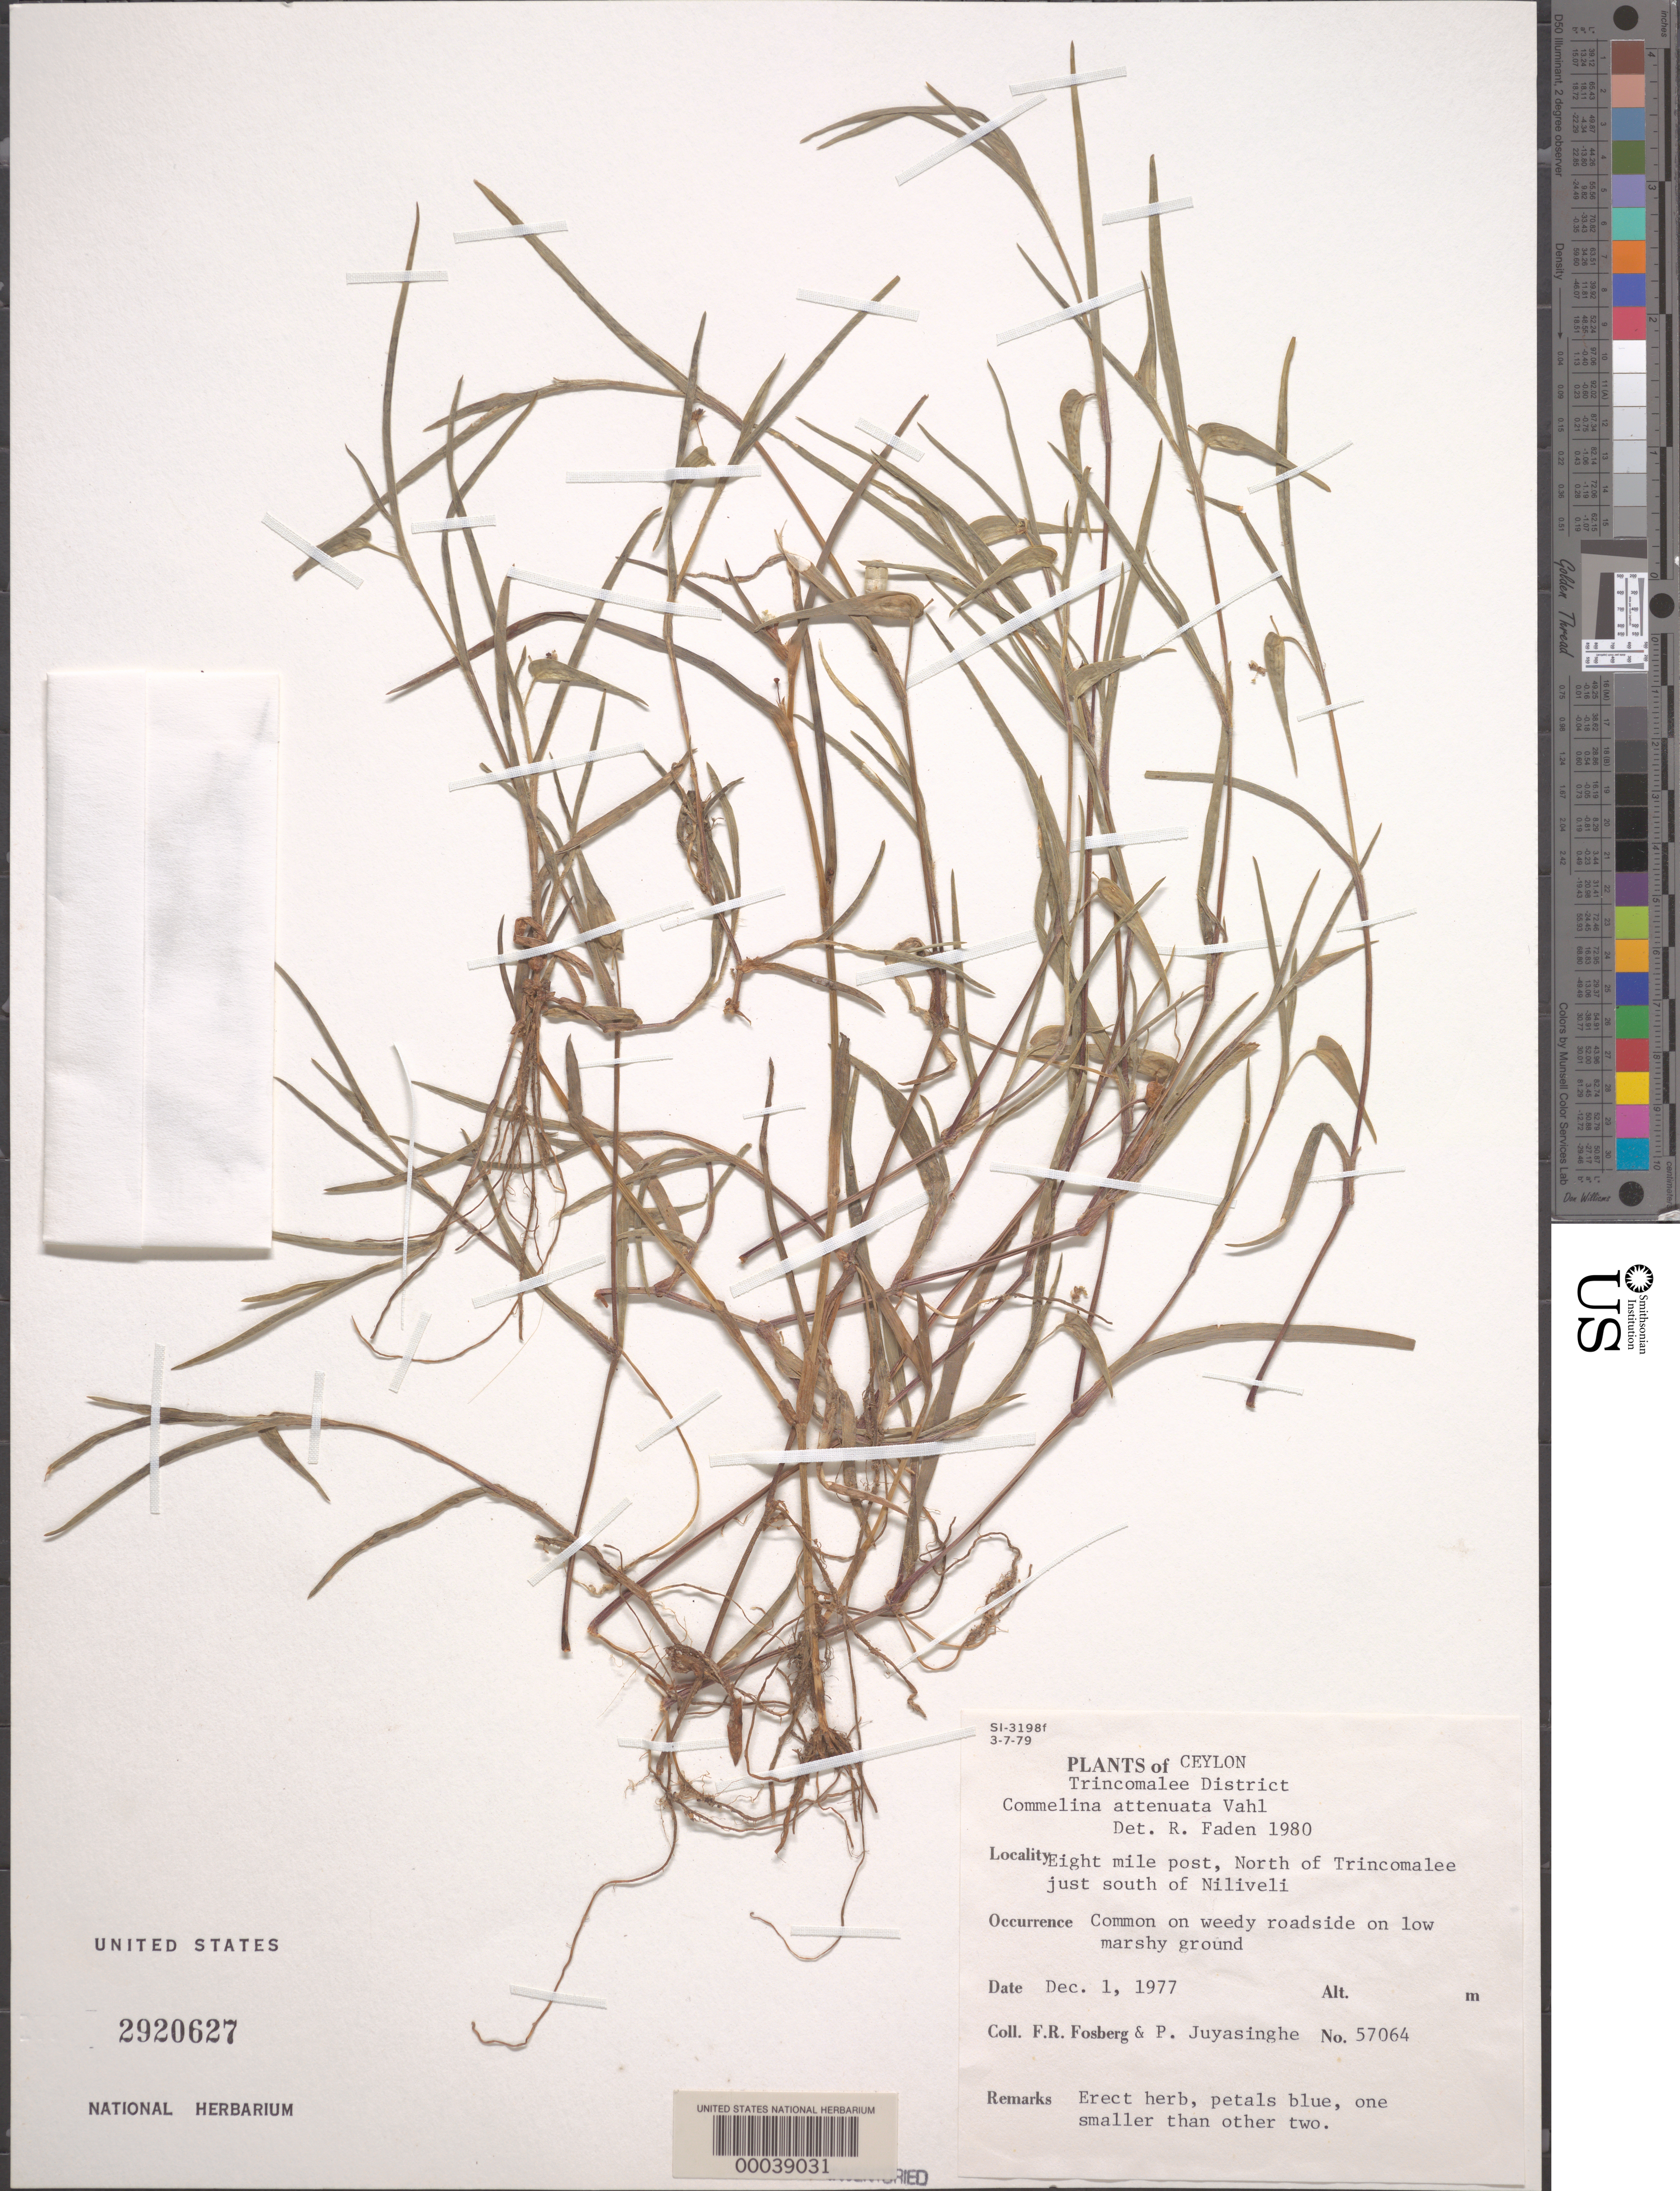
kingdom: Plantae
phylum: Tracheophyta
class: Liliopsida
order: Commelinales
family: Commelinaceae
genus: Commelina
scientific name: Commelina attenuata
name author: J. Koenig ex Vahl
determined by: Faden, Robert B., (US), Smithsonian Institution - National Museum of Natural History (UNITED STATES)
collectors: F. R. Fosberg & P. Jayasinghe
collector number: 57064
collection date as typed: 01 Dec 1977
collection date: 1977-12-01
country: Sri Lanka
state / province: Eastern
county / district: Trincomalee Dist.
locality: S of niliveli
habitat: Low, marshy roadside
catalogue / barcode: US 2920627